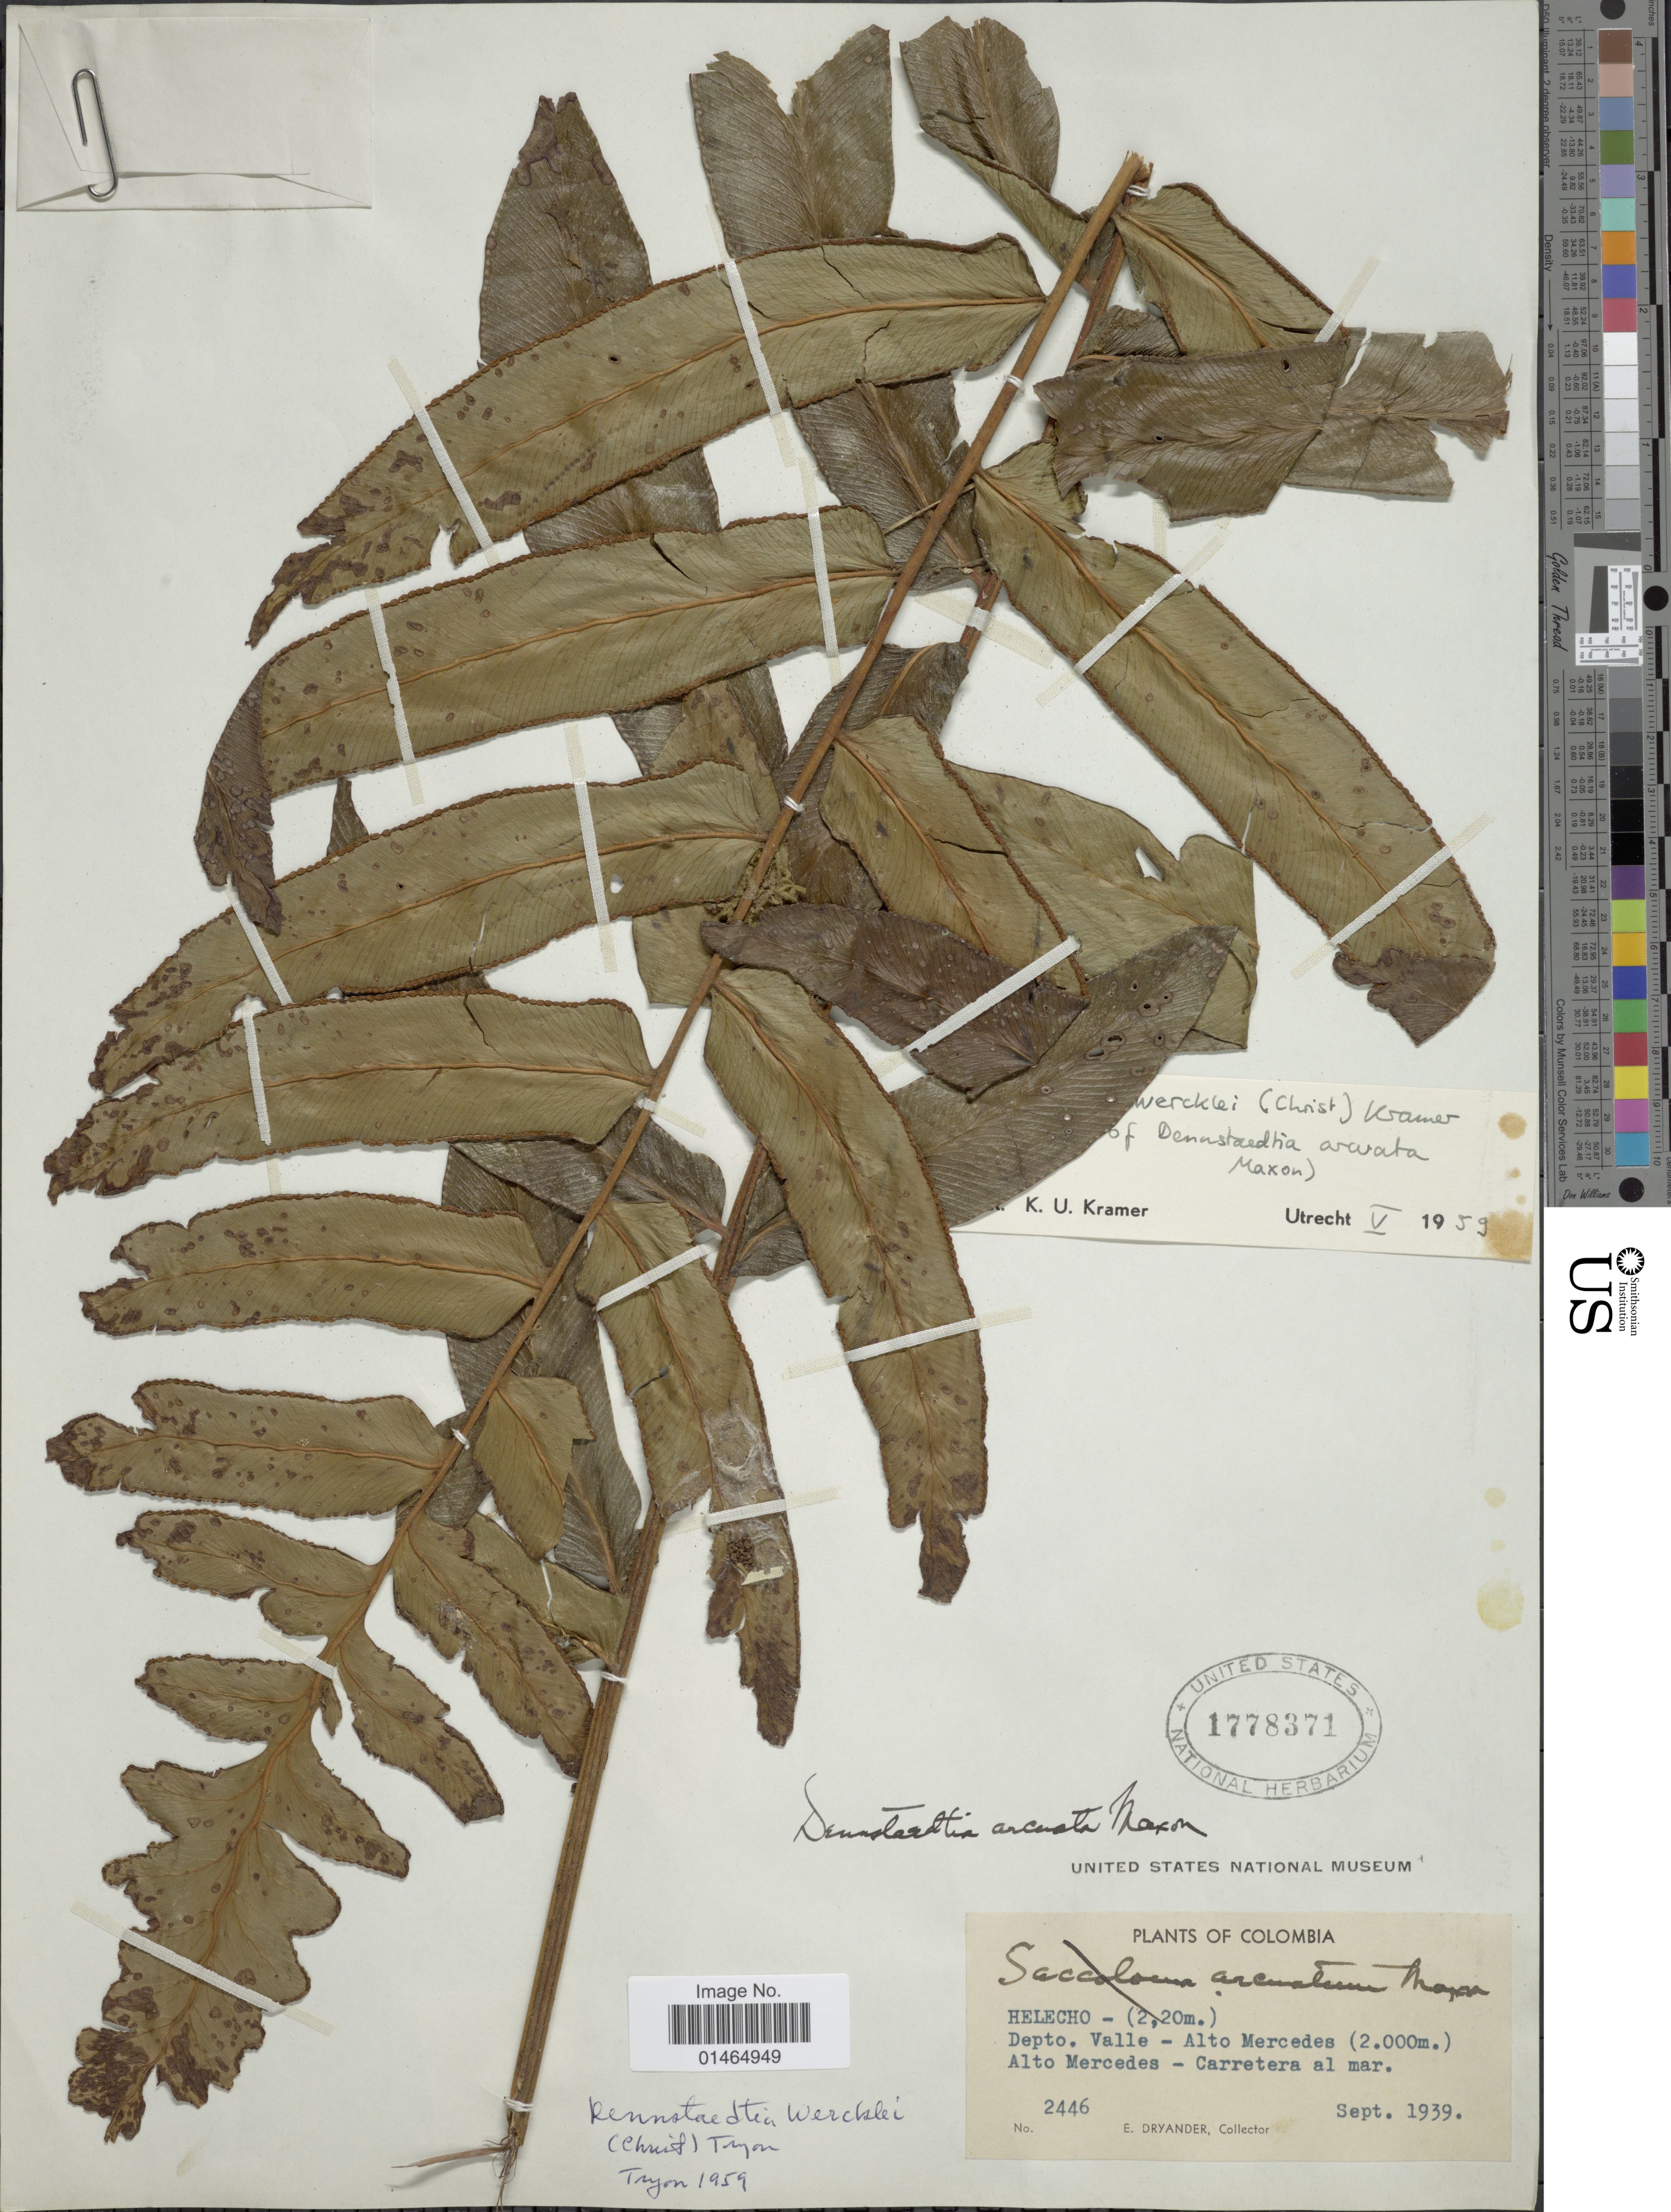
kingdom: Plantae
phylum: Tracheophyta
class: Polypodiopsida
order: Polypodiales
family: Dennstaedtiaceae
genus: Dennstaedtia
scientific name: Dennstaedtia wercklei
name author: (Christ) R.M. Tryon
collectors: E. Dryander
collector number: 2446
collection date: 1939-09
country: Colombia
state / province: Valle del Cauca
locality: Helecho- Depto. Valle- Alto Mercedes. Alto Mercedes- Carretera al mar.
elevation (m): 2000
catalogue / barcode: US 1778371